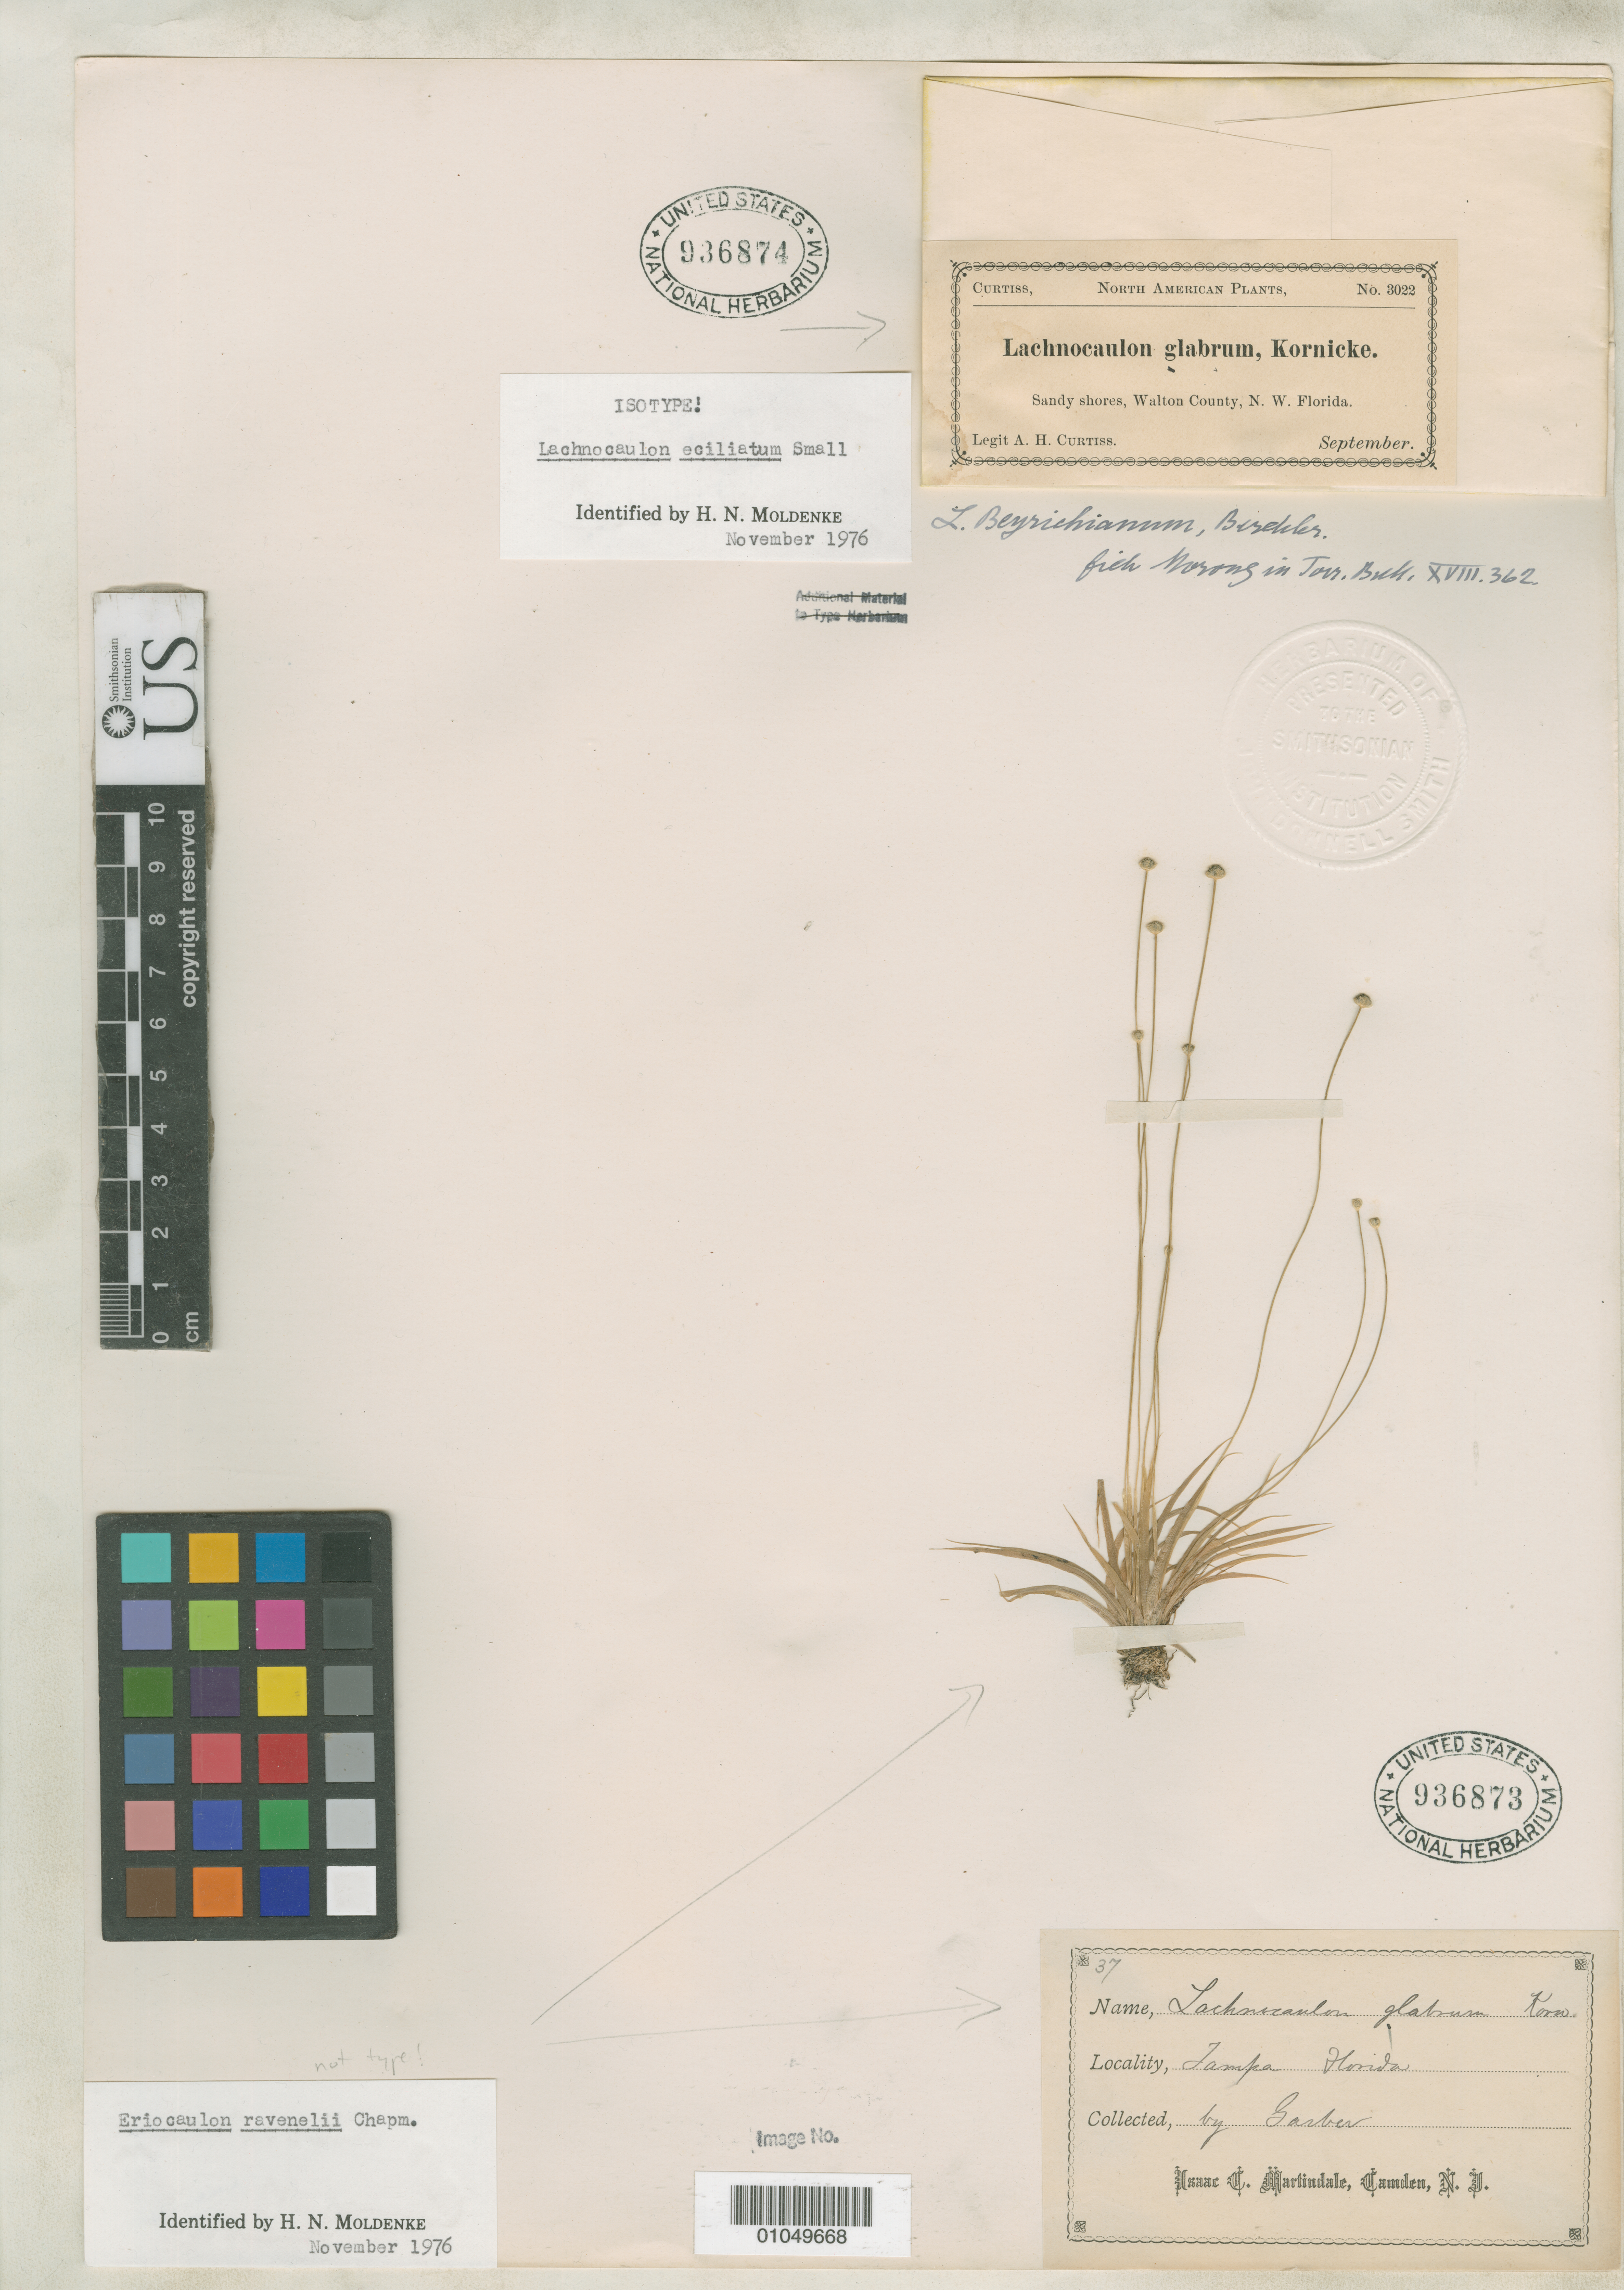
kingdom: Plantae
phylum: Tracheophyta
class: Liliopsida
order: Poales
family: Eriocaulaceae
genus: Lachnocaulon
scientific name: Lachnocaulon eciliatum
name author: Small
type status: Isotype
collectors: A. H. Curtiss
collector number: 3022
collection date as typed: Sep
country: United States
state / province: Florida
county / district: Walton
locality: Sandy shores, Walton County, N.W. Florida.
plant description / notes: Sheet is mounted with type specimen (upper, USNH 936874) and also with non-type material of Eriocaulon ravenelii (lower, Garber 37, USNH 936873)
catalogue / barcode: US 936874